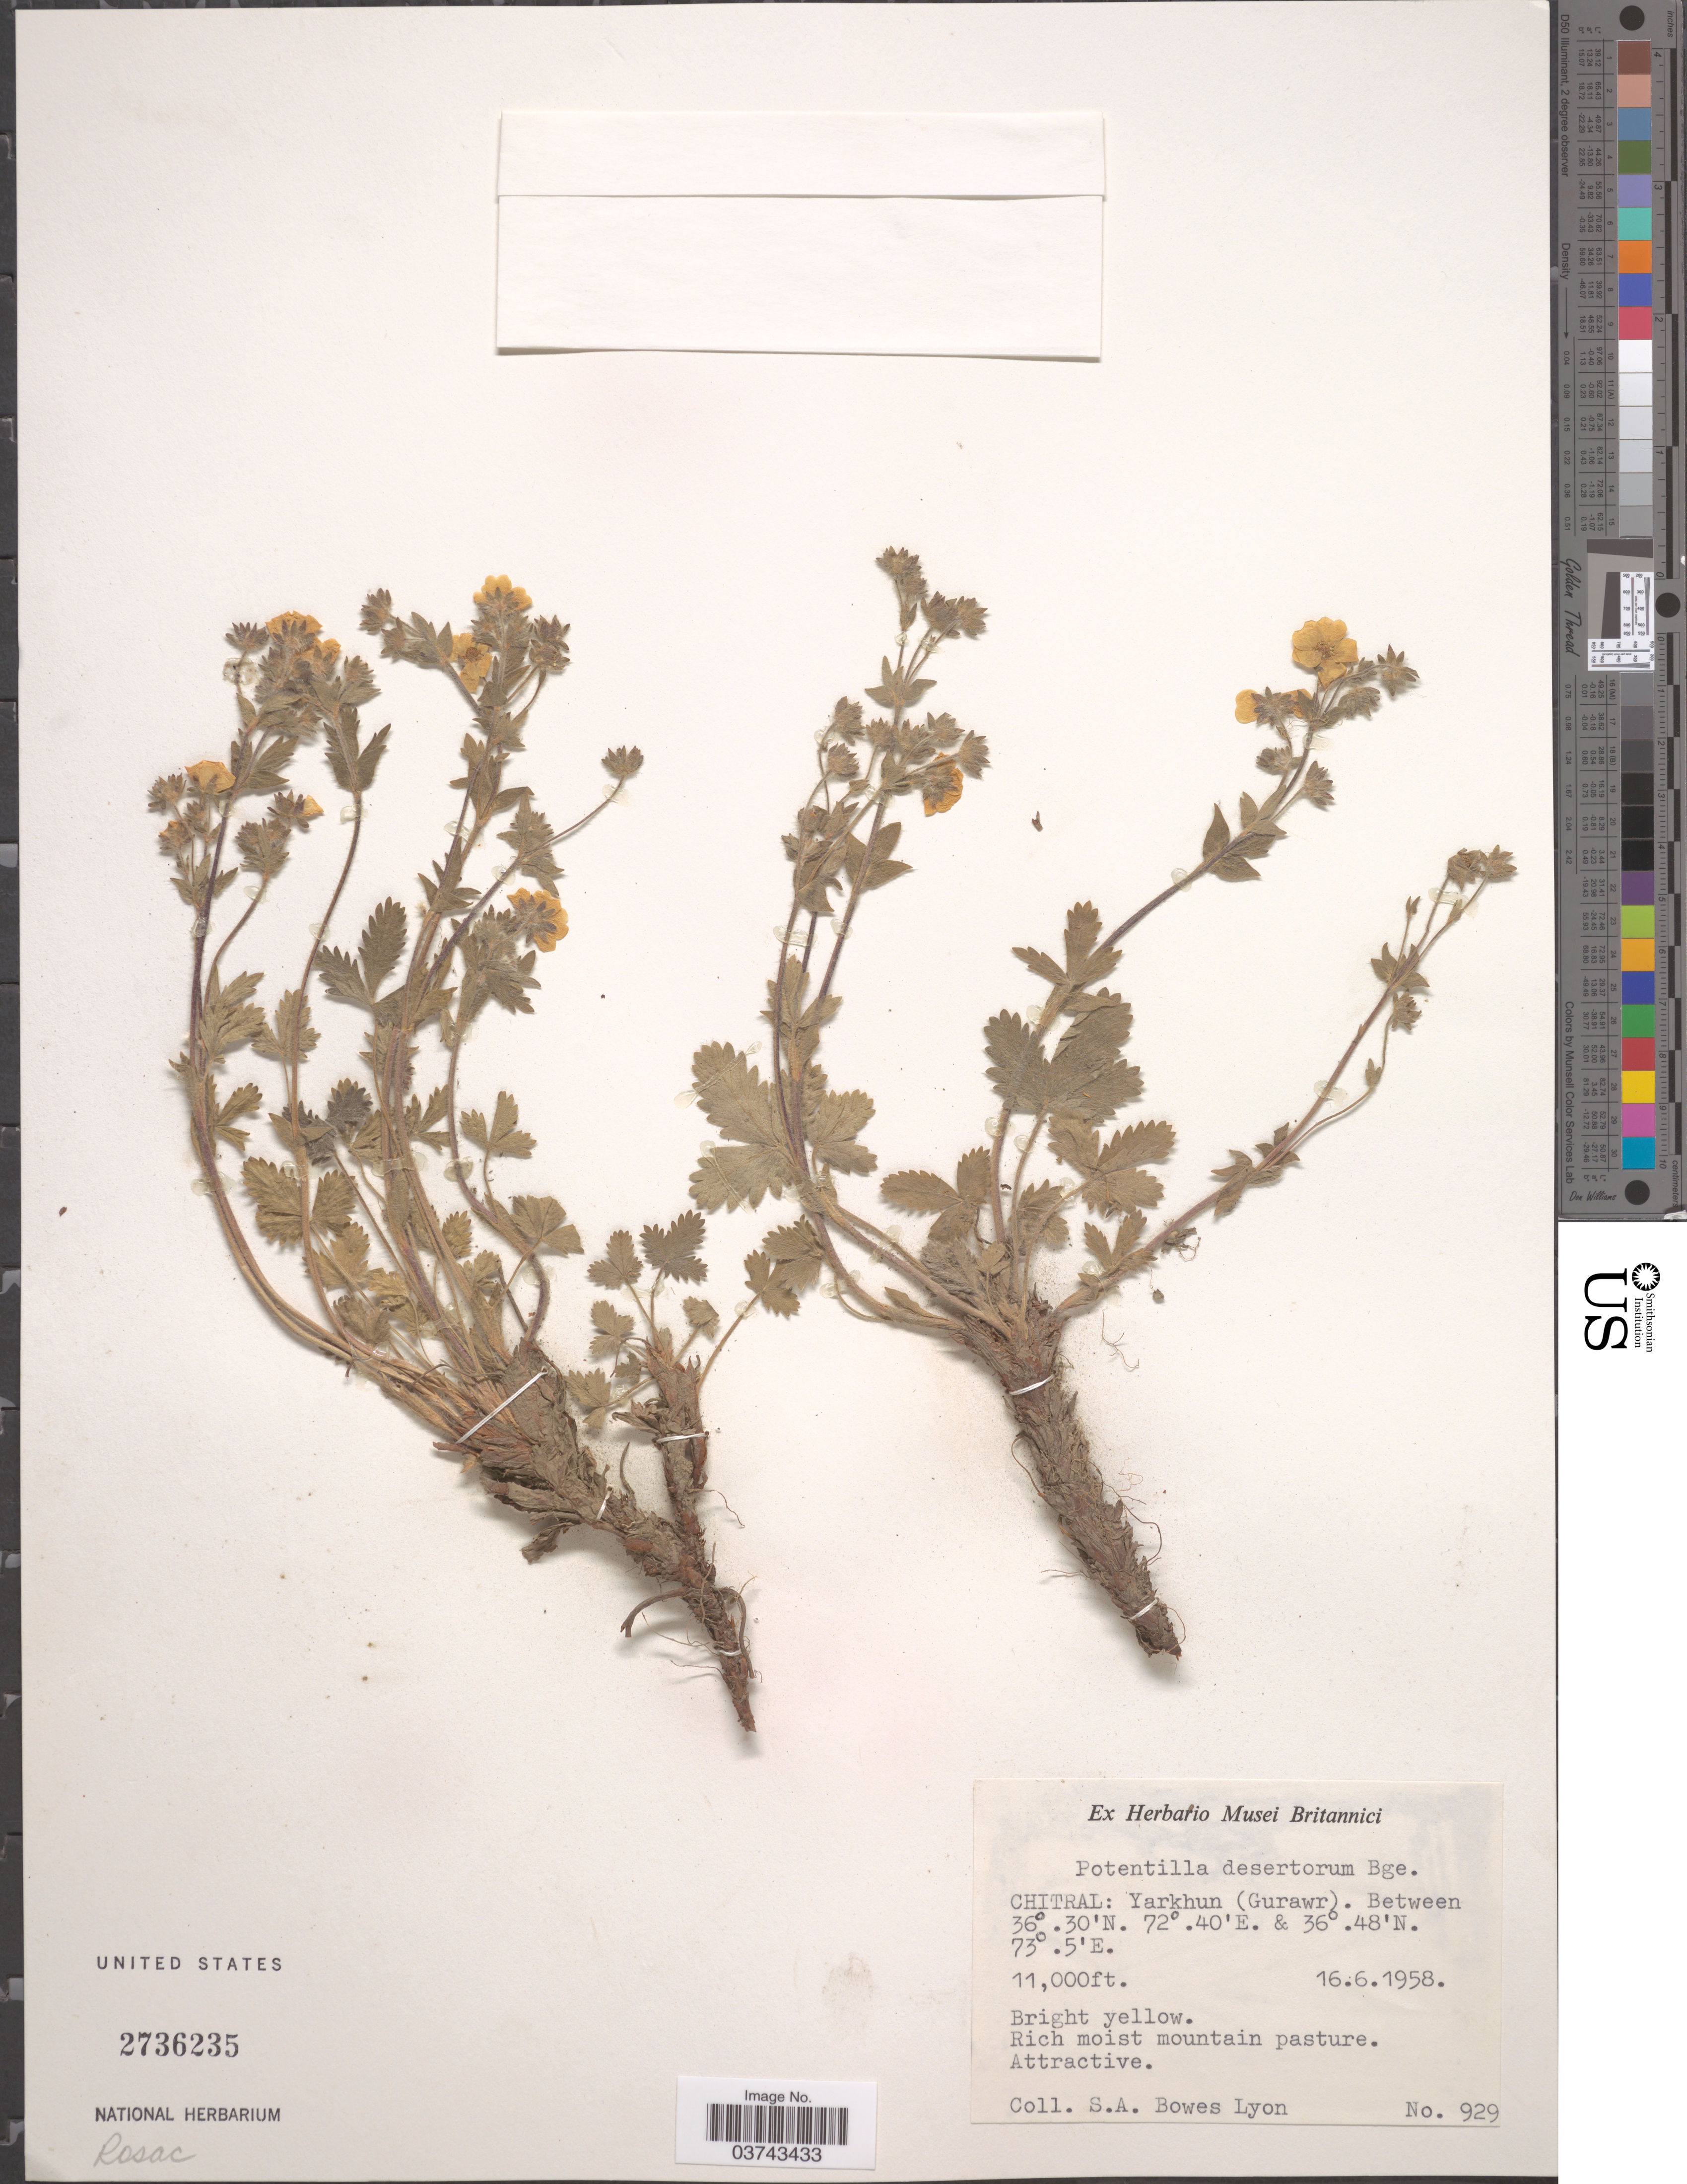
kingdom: Plantae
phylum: Tracheophyta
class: Magnoliopsida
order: Rosales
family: Rosaceae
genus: Potentilla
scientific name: Potentilla desertorum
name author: Bunge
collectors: S. Bowes Lyon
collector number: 929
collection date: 1958-06-16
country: Pakistan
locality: Chitral: Yarkhun (Gurawr).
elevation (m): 3353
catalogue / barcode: US 2736235